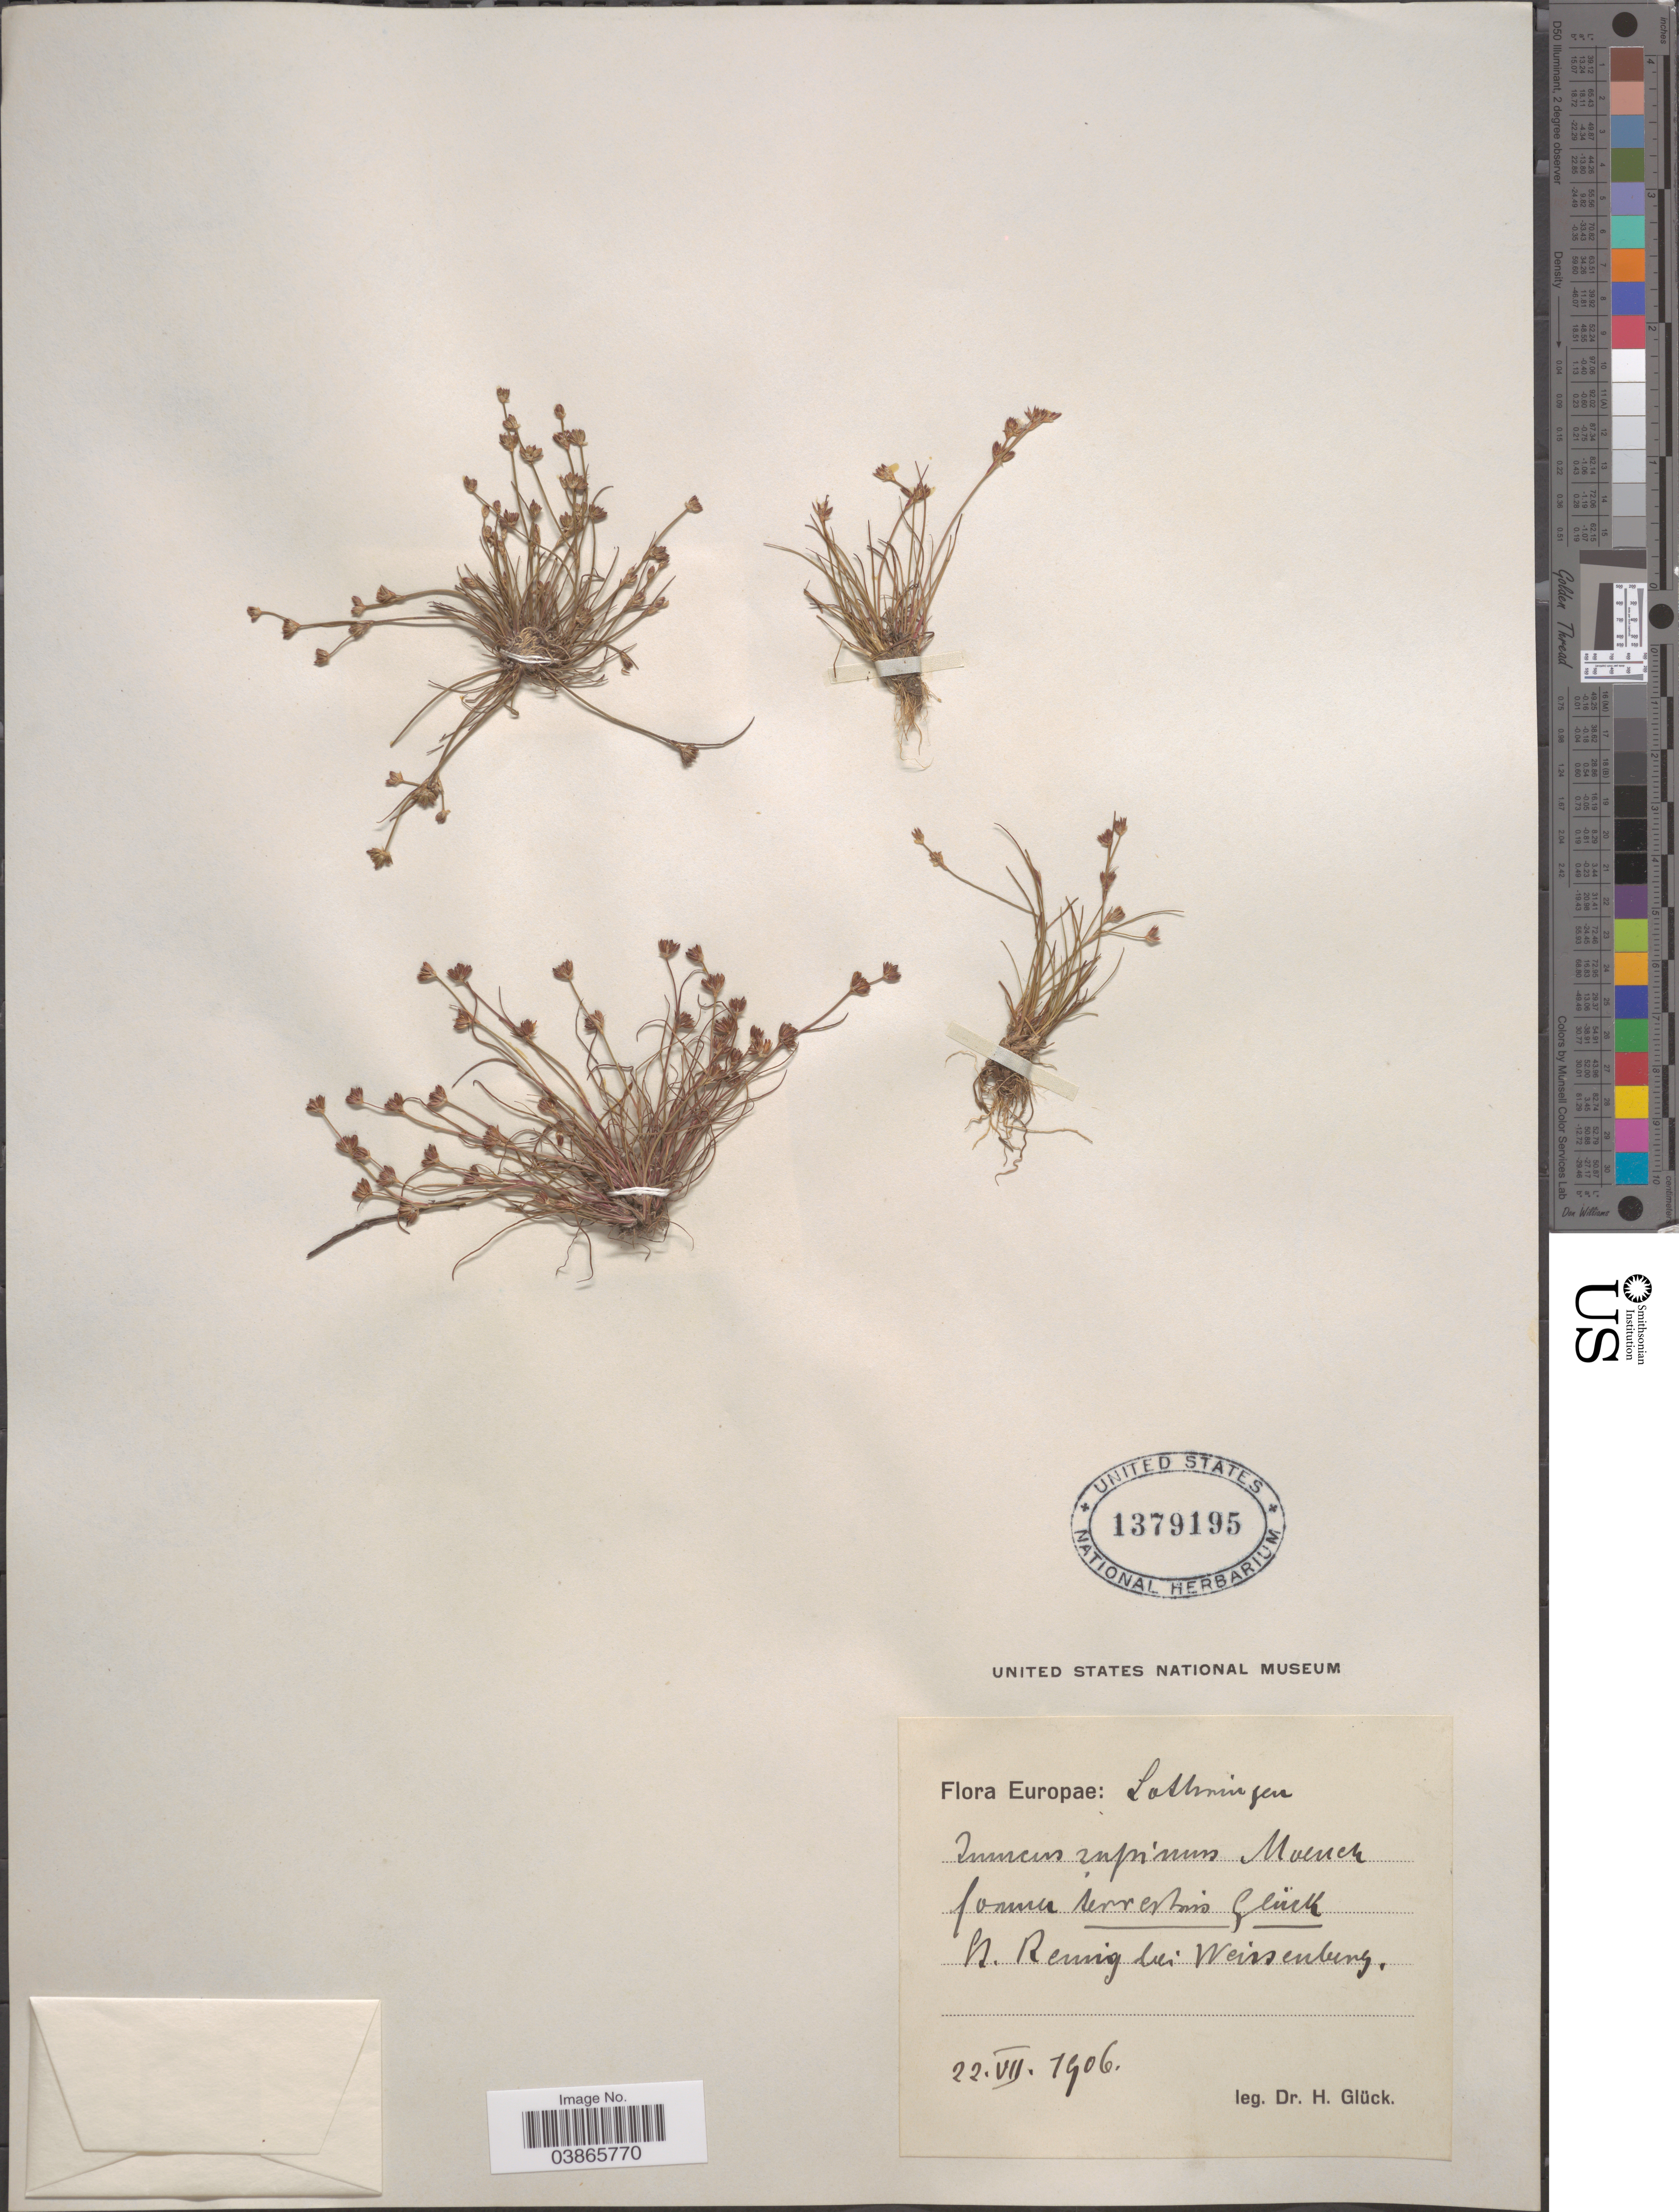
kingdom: Plantae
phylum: Tracheophyta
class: Liliopsida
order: Poales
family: Juncaceae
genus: Juncus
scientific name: Juncus supinus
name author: Moench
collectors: H. Glück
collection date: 1906-07-22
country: Germany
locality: Europae: Lothringen. N. Reuig [interpreted] bei Weissenberg.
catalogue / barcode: US 1379195